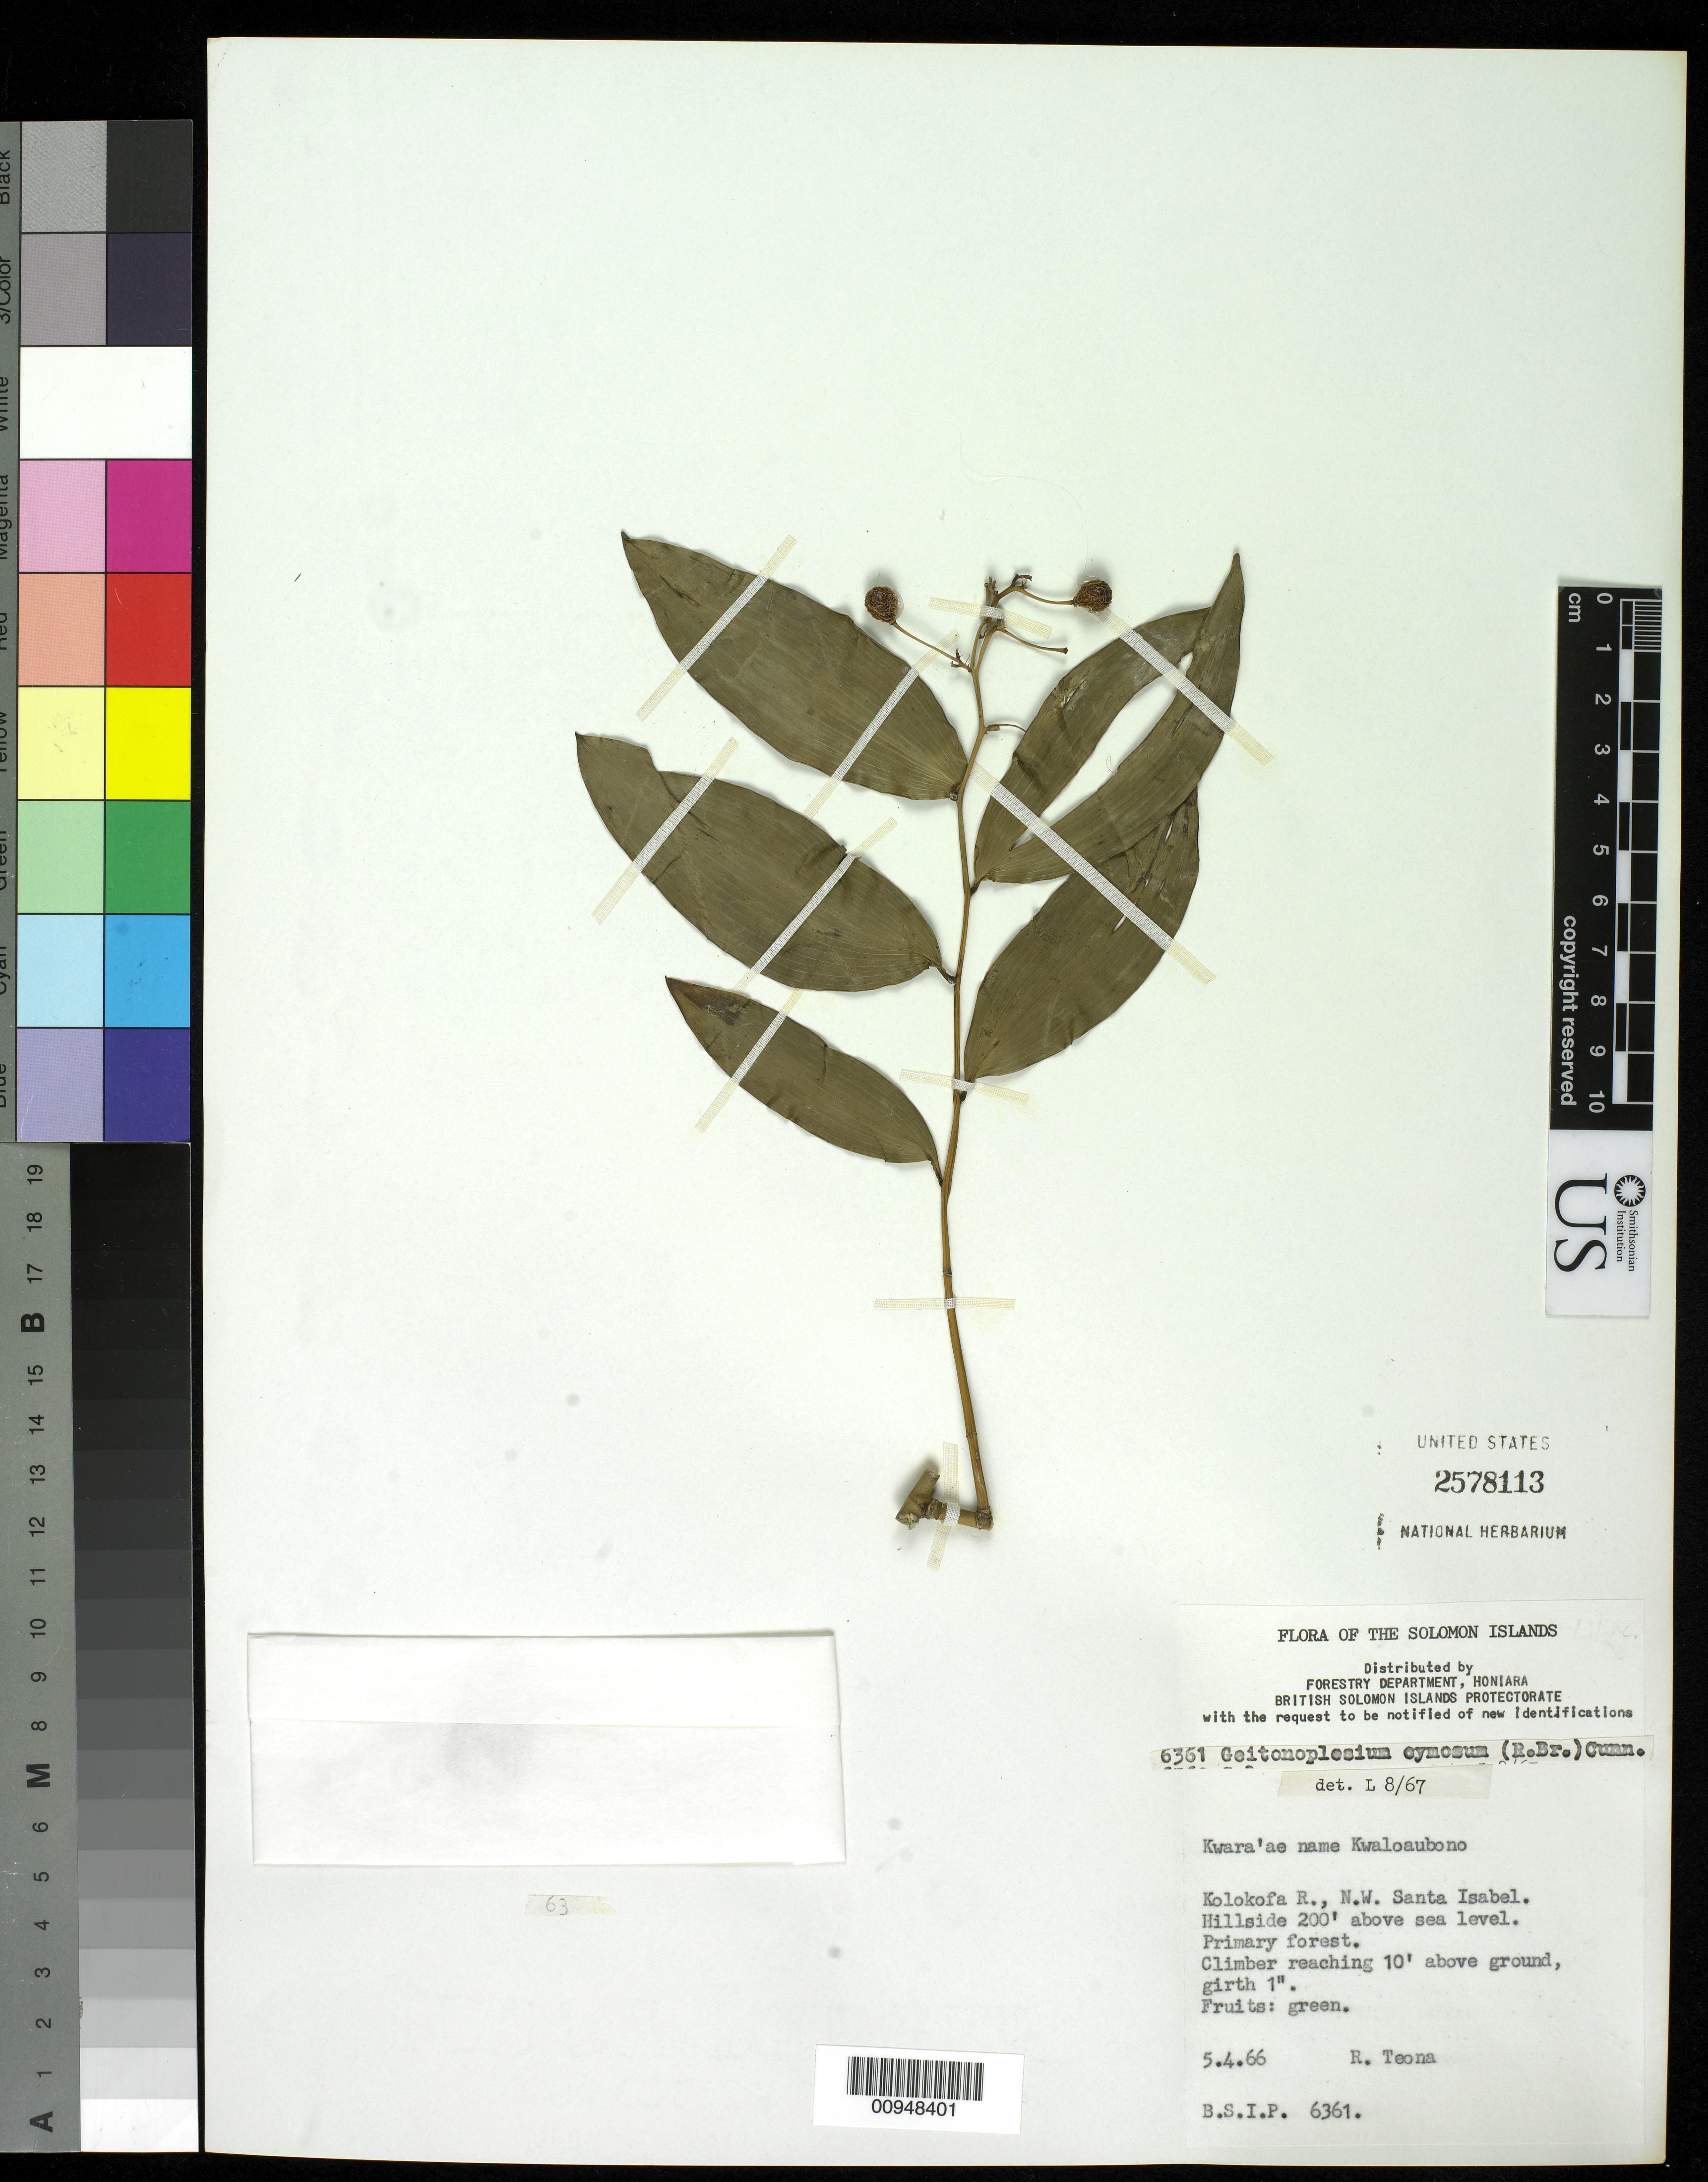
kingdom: Plantae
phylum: Tracheophyta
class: Liliopsida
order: Asparagales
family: Asphodelaceae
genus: Geitonoplesium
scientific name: Geitonoplesium cymosum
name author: (R. Br.) A. Cunn. ex Hook.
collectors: R. Teona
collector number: BSIP 6361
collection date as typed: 05 Apr 1966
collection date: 1966-04-05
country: Solomon Islands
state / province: Isabel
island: Santa Isabel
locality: Kolokofa River, NW Santa Isabel.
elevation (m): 61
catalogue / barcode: US 2578113